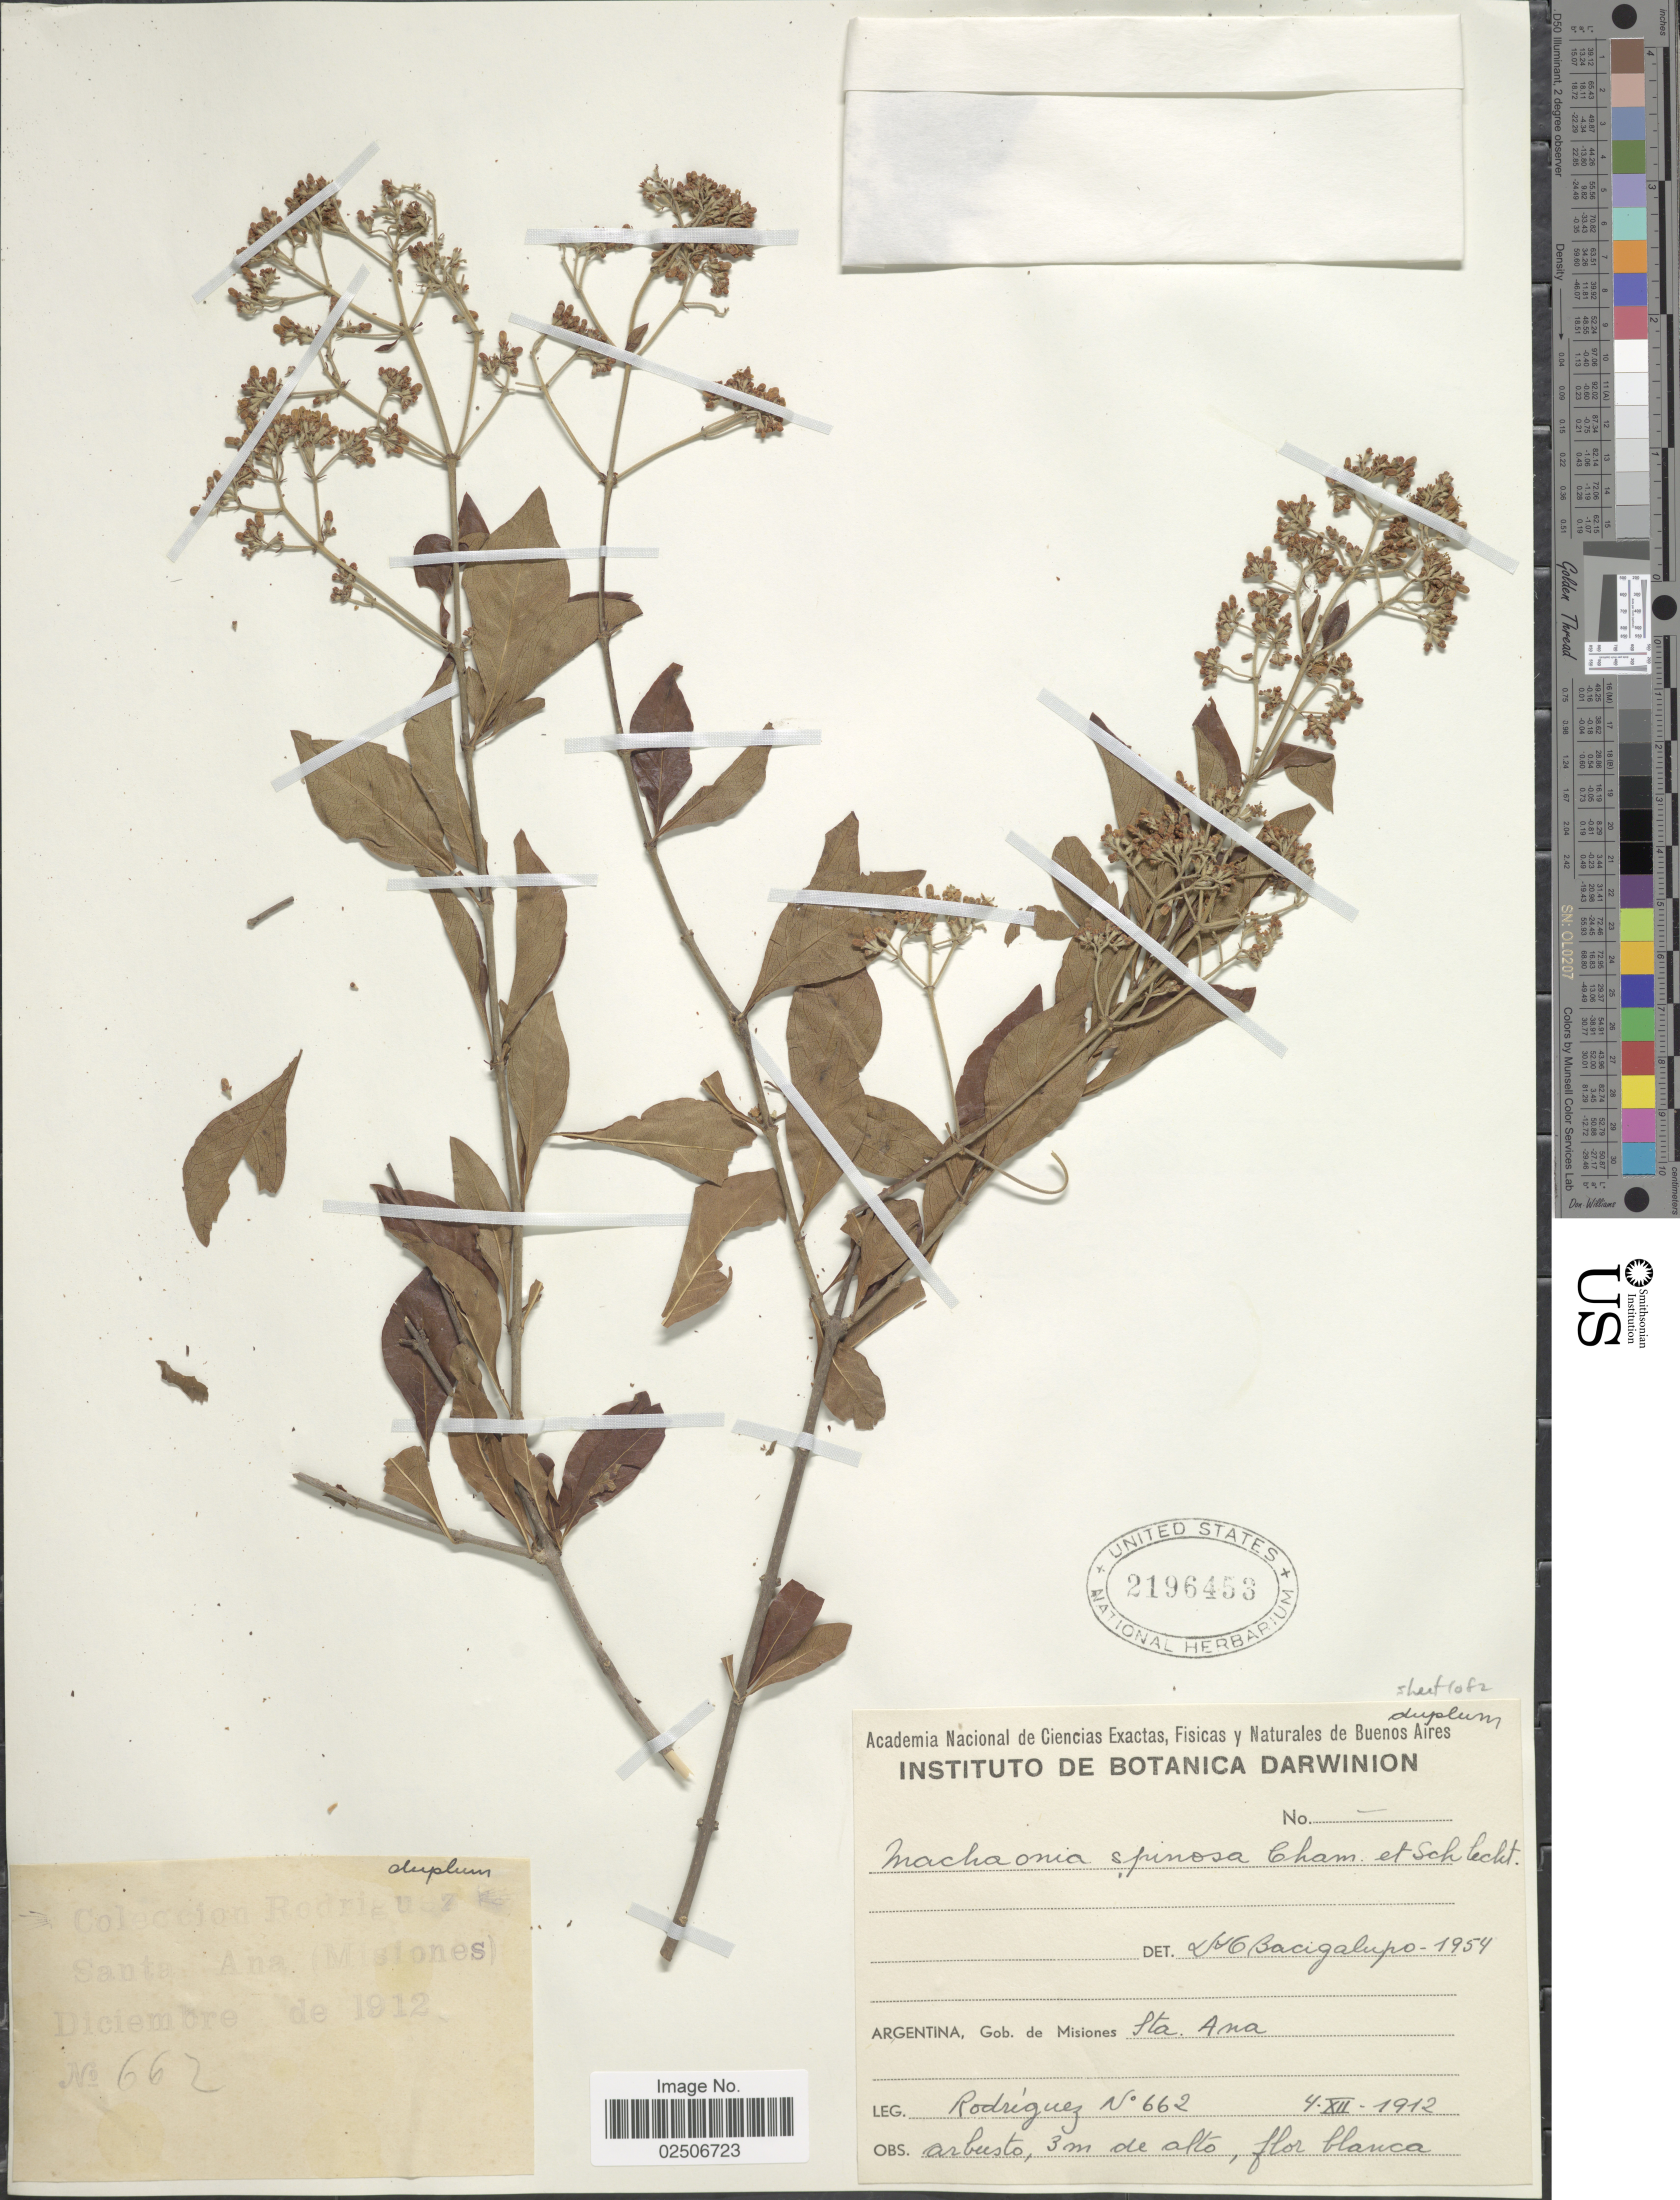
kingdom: Plantae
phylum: Tracheophyta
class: Magnoliopsida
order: Gentianales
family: Rubiaceae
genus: Machaonia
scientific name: Machaonia brasiliensis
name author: (Hoffmanns. ex Humb.) Cham. & Schltdl.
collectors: Rodriguez, --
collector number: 662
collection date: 1912-12-04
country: Argentina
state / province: Misiones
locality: Gob. de Misiones Sta. Ana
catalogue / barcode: US 2196453